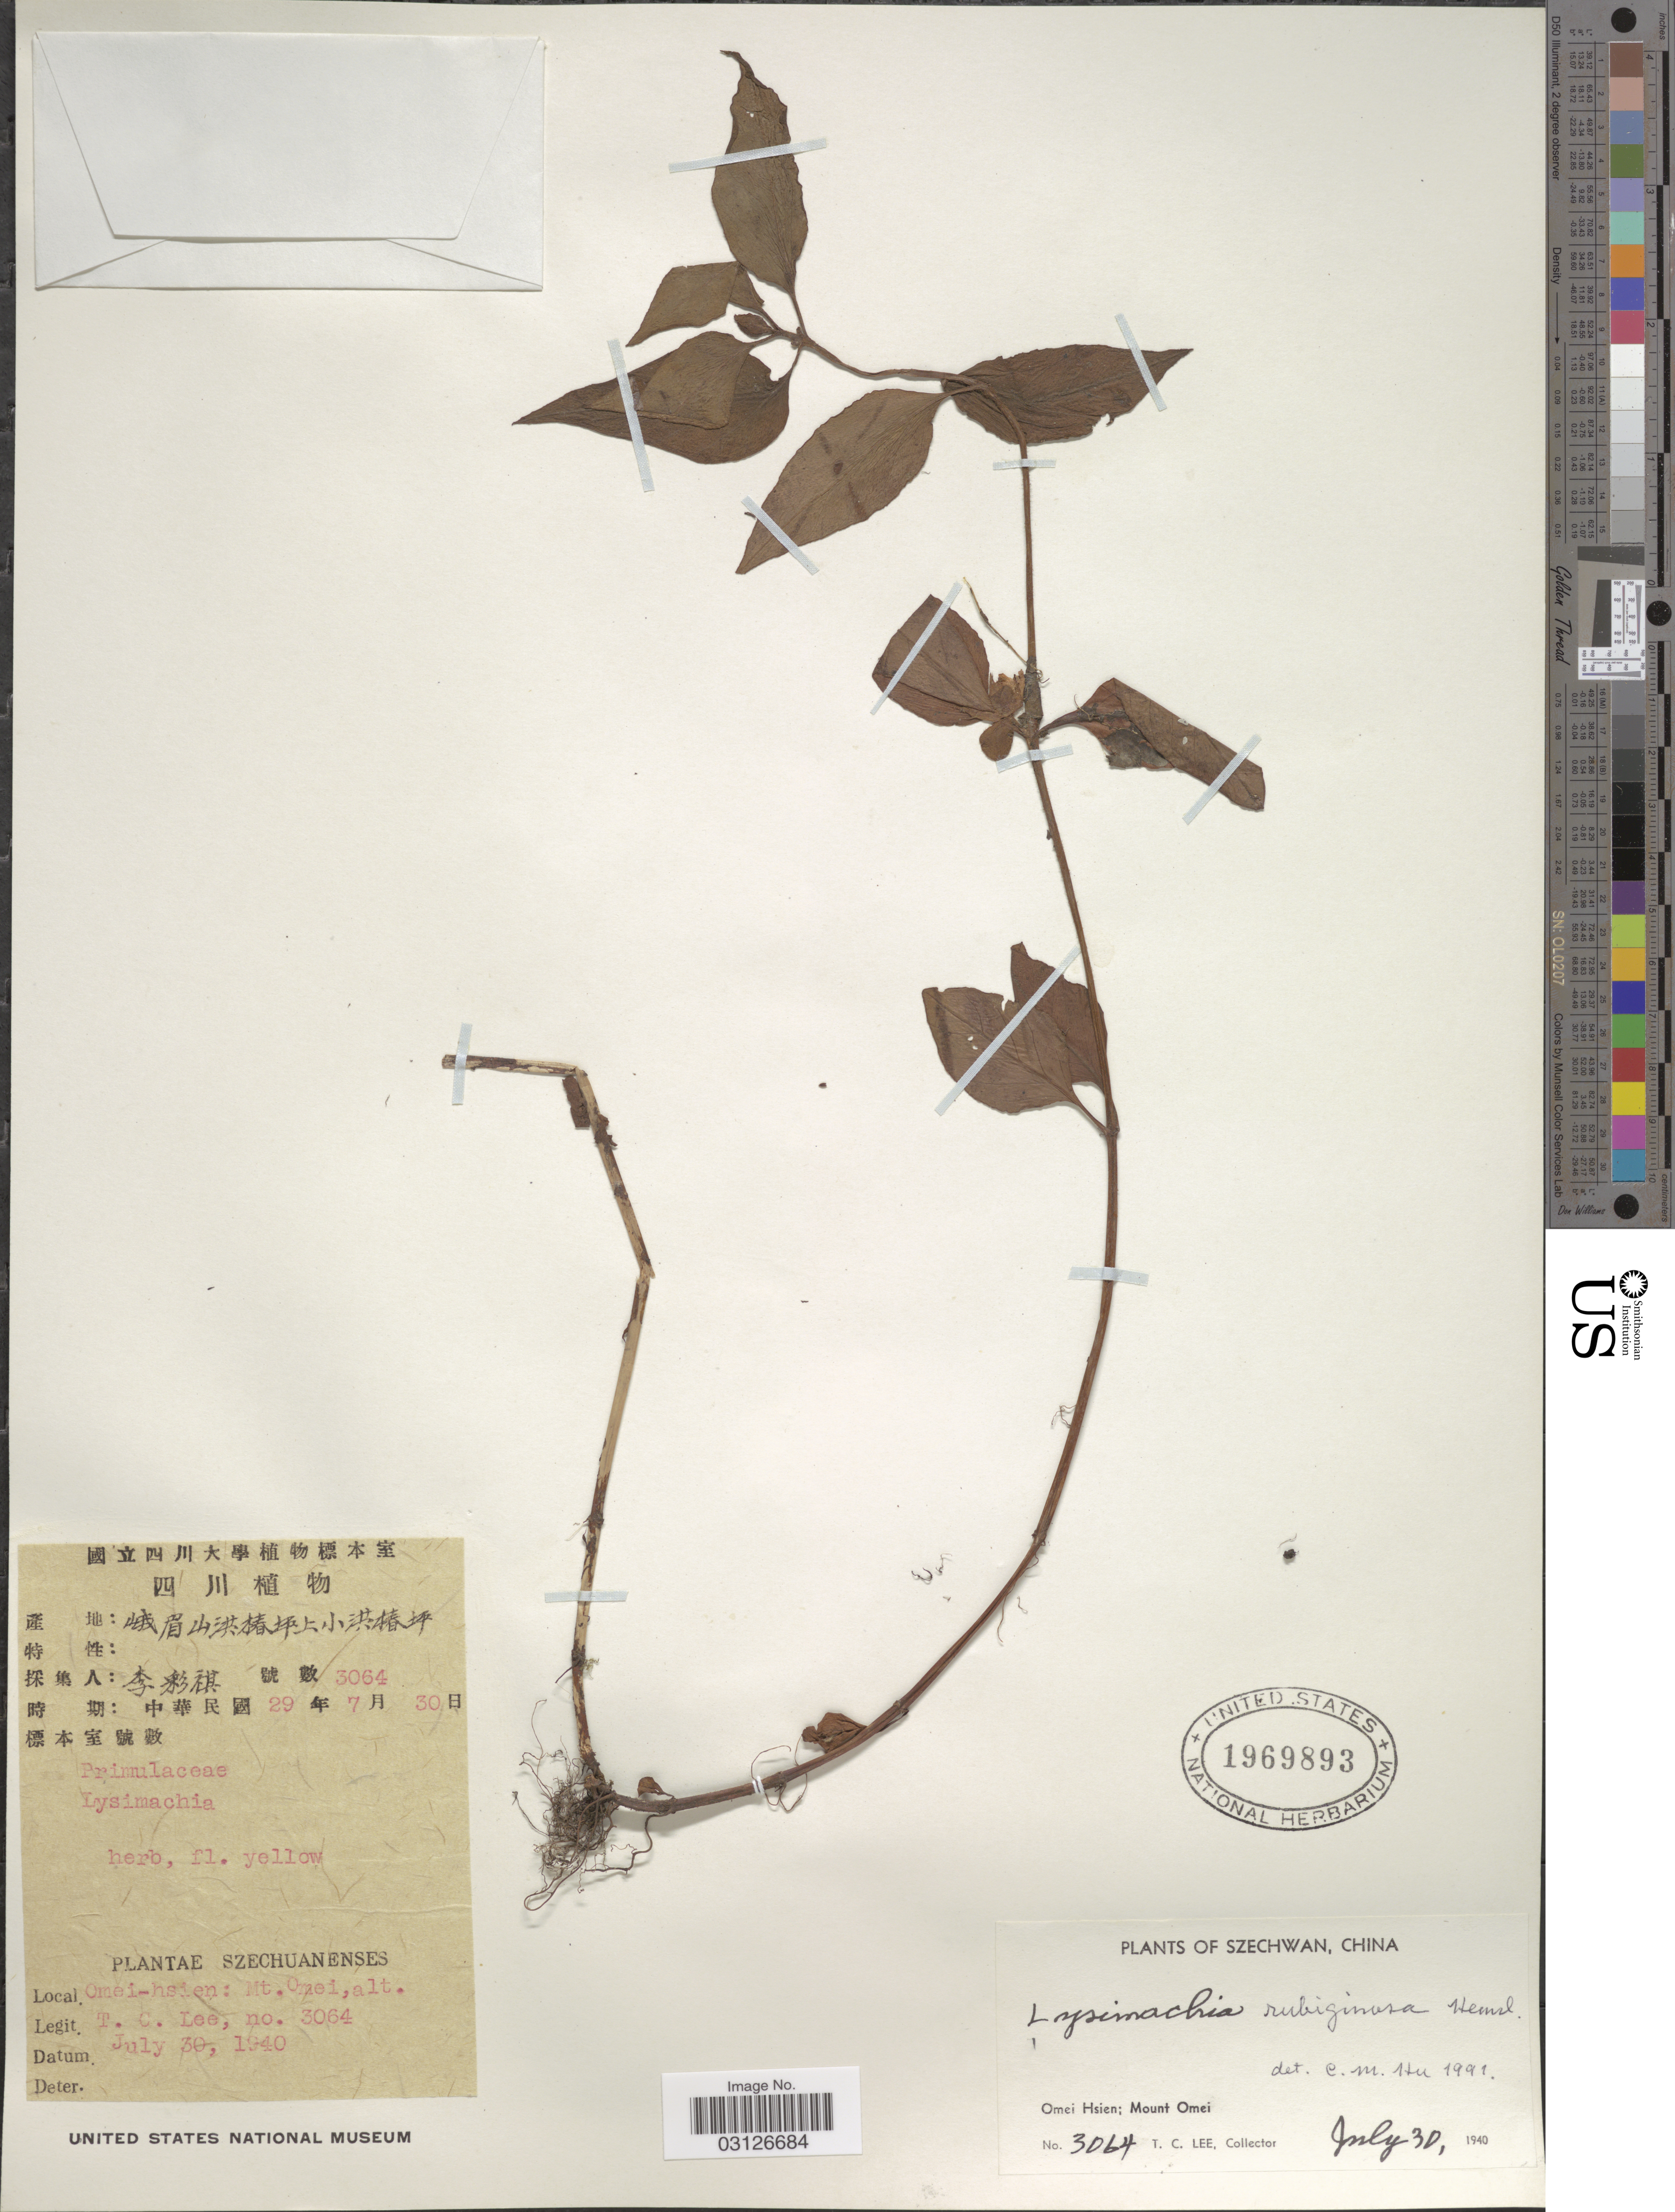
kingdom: Plantae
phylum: Tracheophyta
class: Magnoliopsida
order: Ericales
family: Primulaceae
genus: Lysimachia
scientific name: Lysimachia rubiginosa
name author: Hemsl.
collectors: T. Lee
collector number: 3064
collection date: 1940-07-30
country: China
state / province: Sichuan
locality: Szechwan. Omei Hsien; Mount Omei.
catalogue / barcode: US 1969893